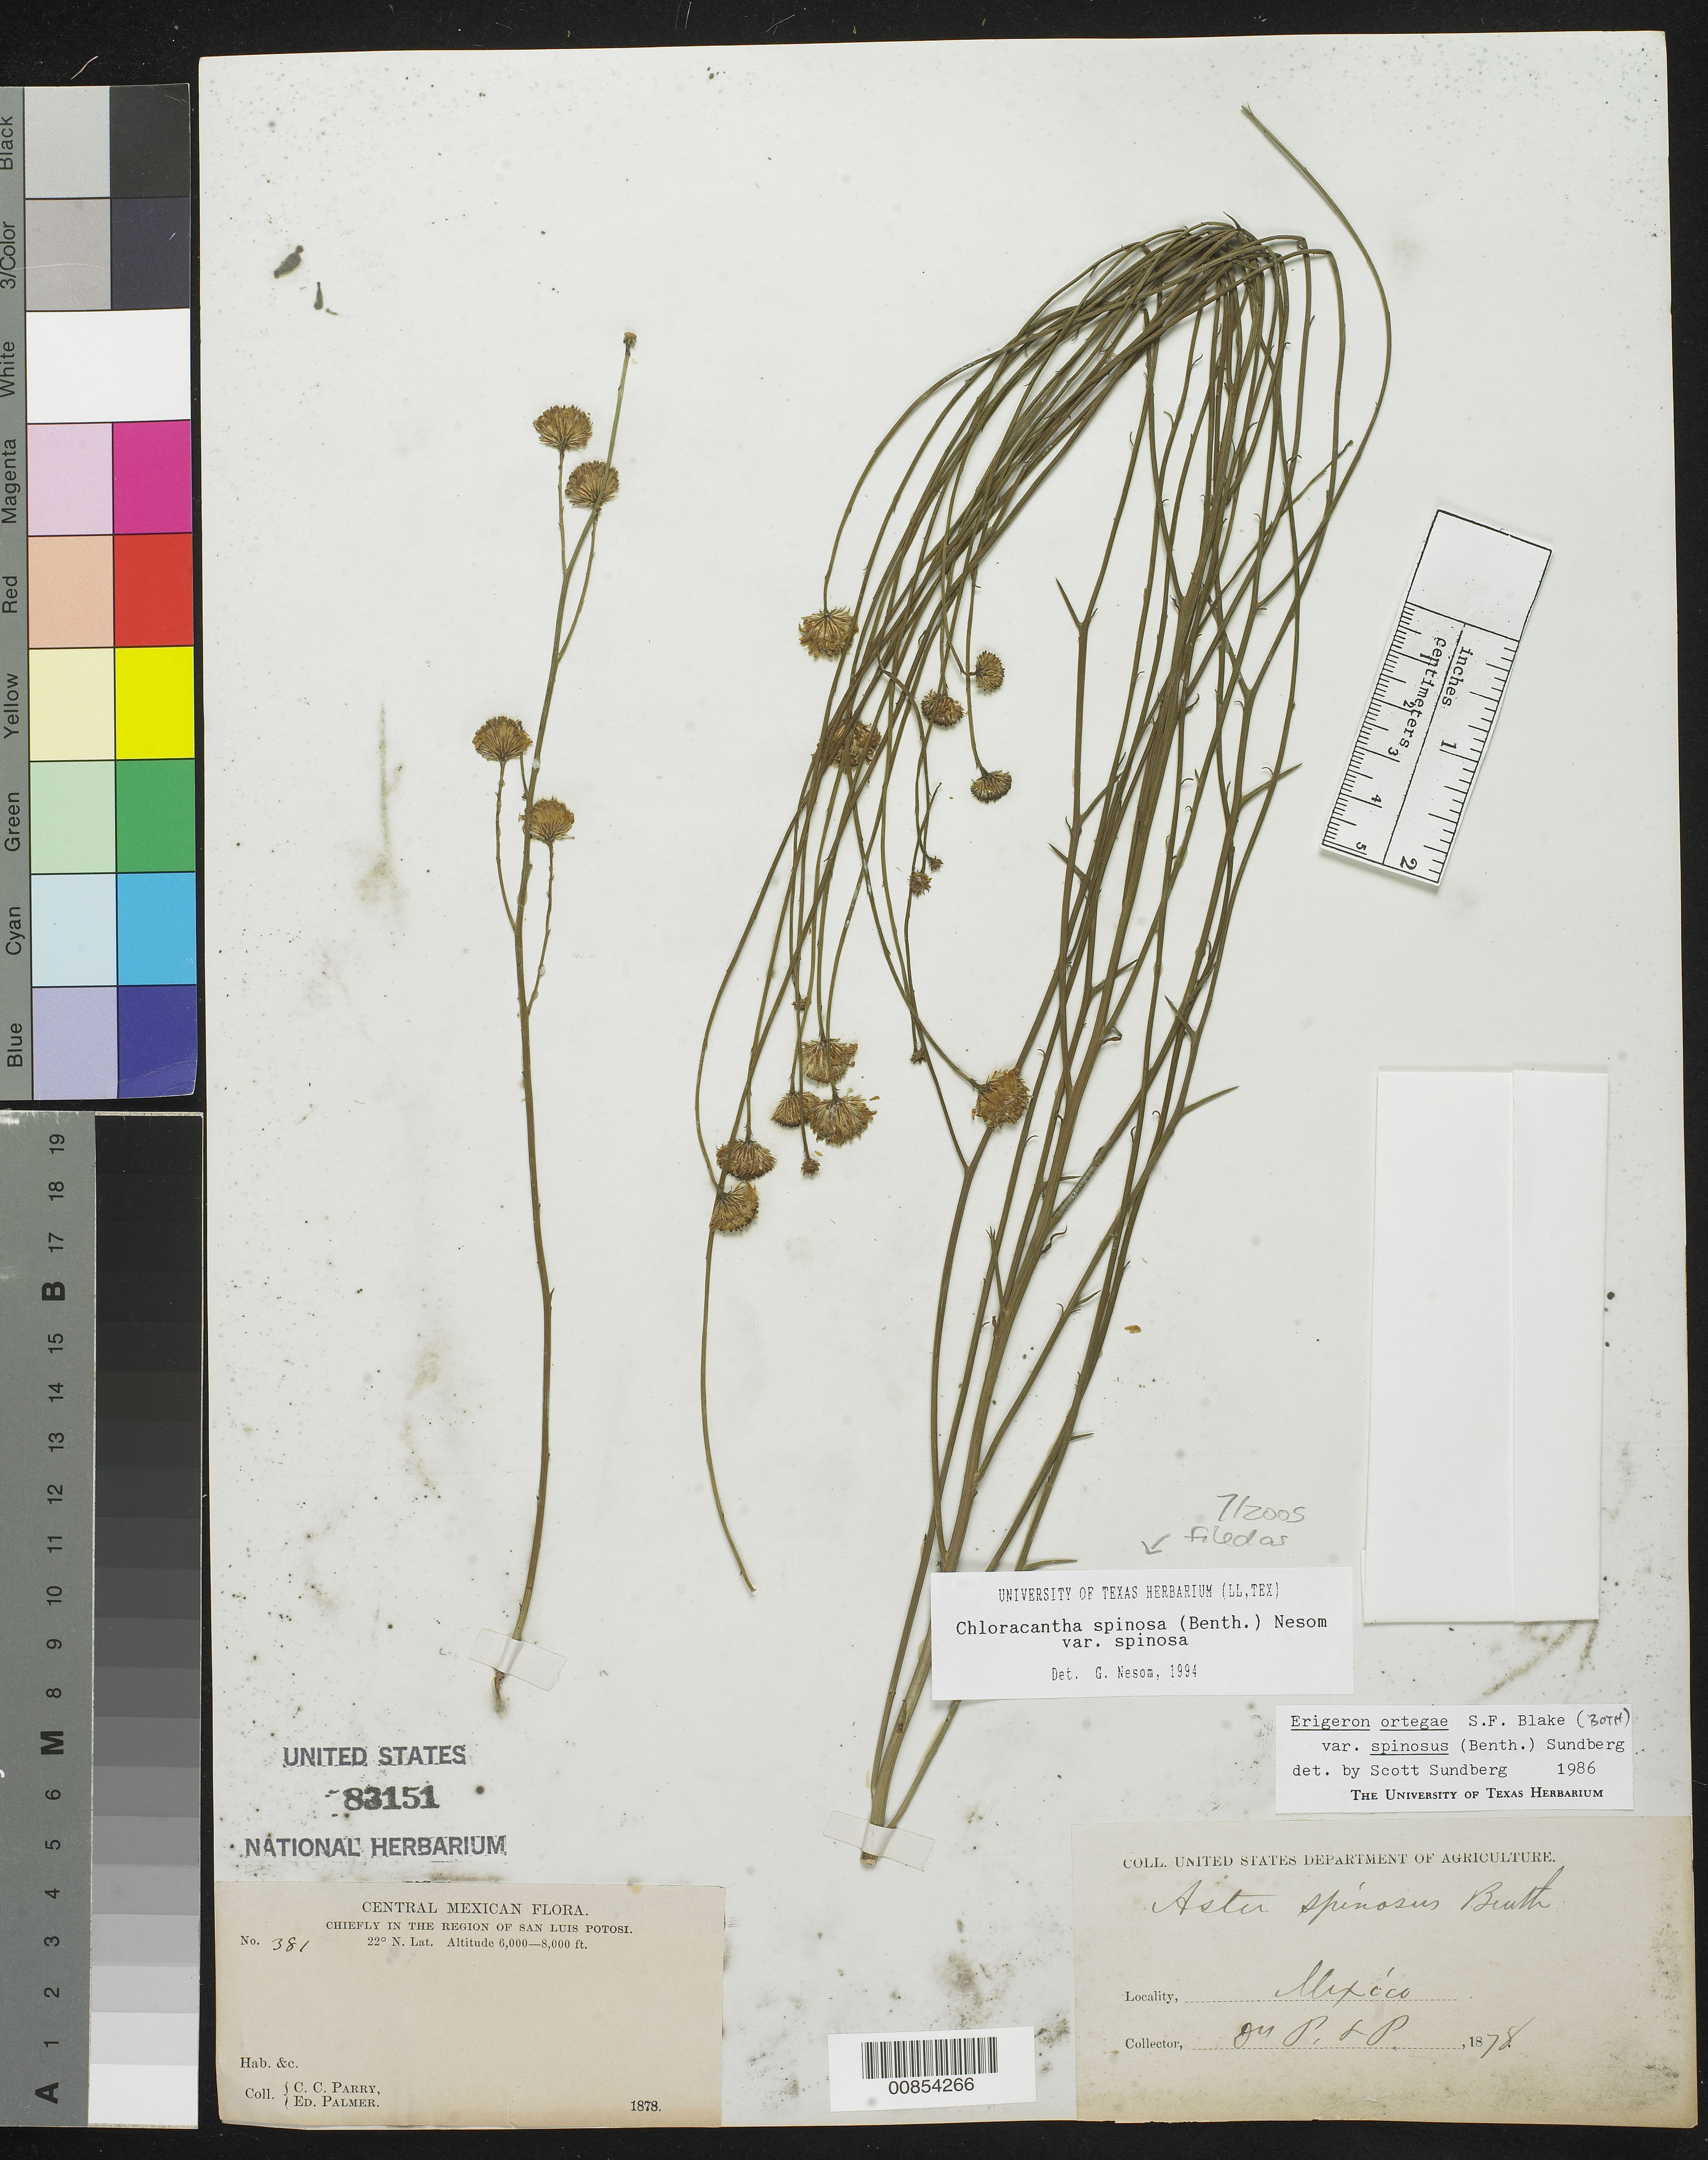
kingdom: Plantae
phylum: Tracheophyta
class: Magnoliopsida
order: Asterales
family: Asteraceae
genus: Chloracantha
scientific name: Chloracantha spinosa var. spinosa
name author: (Benth.) G.L. Nesom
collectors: C. C. Parry & E. Palmer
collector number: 381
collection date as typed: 1878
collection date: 1878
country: Mexico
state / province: San Luis Potosí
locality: Chiefly in the region of San Luis Potosí.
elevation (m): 1829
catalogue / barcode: US 83151